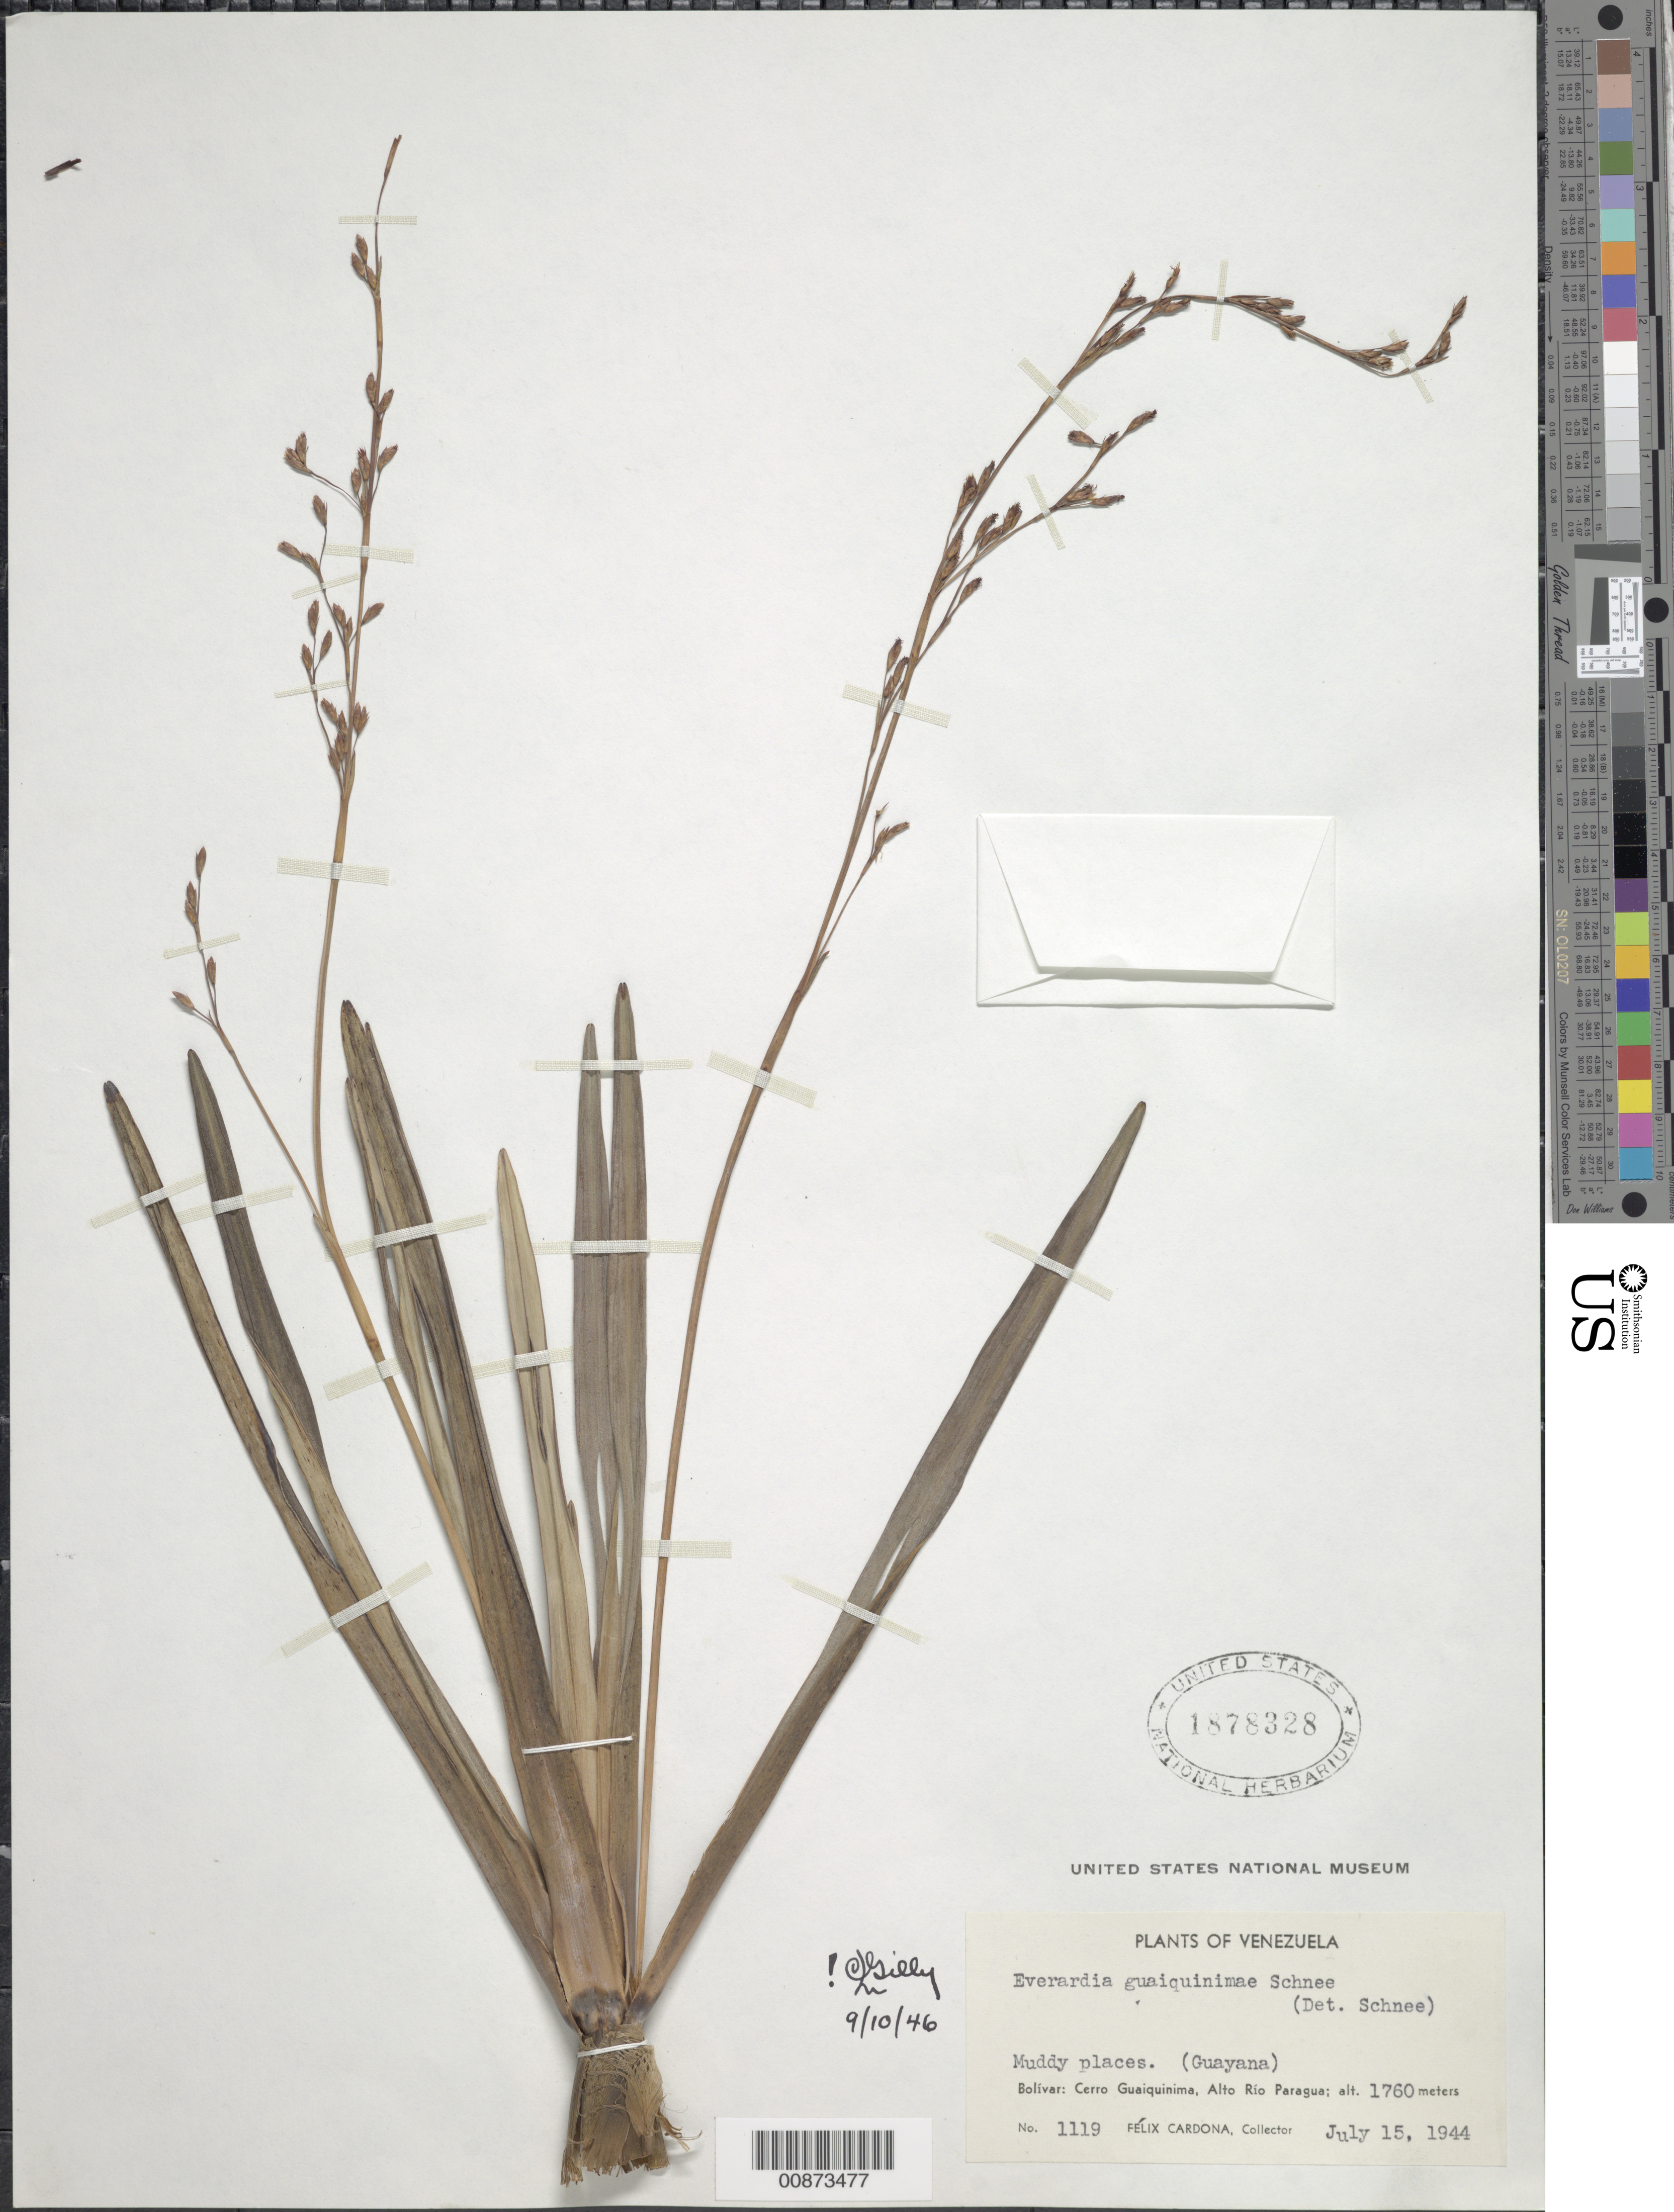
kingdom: Plantae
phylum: Tracheophyta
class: Liliopsida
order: Poales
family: Cyperaceae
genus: Cephalocarpus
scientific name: Cephalocarpus montanus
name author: (Ridley) S.M. Costa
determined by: Strong, Mark T., (BOT), Smithsonian Institution - National Museum of Natural History (UNITED STATES)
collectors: F. Cardona Puig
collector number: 1119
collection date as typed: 15-Jul-44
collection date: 1944-07-15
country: Venezuela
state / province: Bolívar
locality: Alto Río Paragua, Cerro Guaiquinima (Guayana)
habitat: Muddy places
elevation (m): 1760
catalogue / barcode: US 1878328